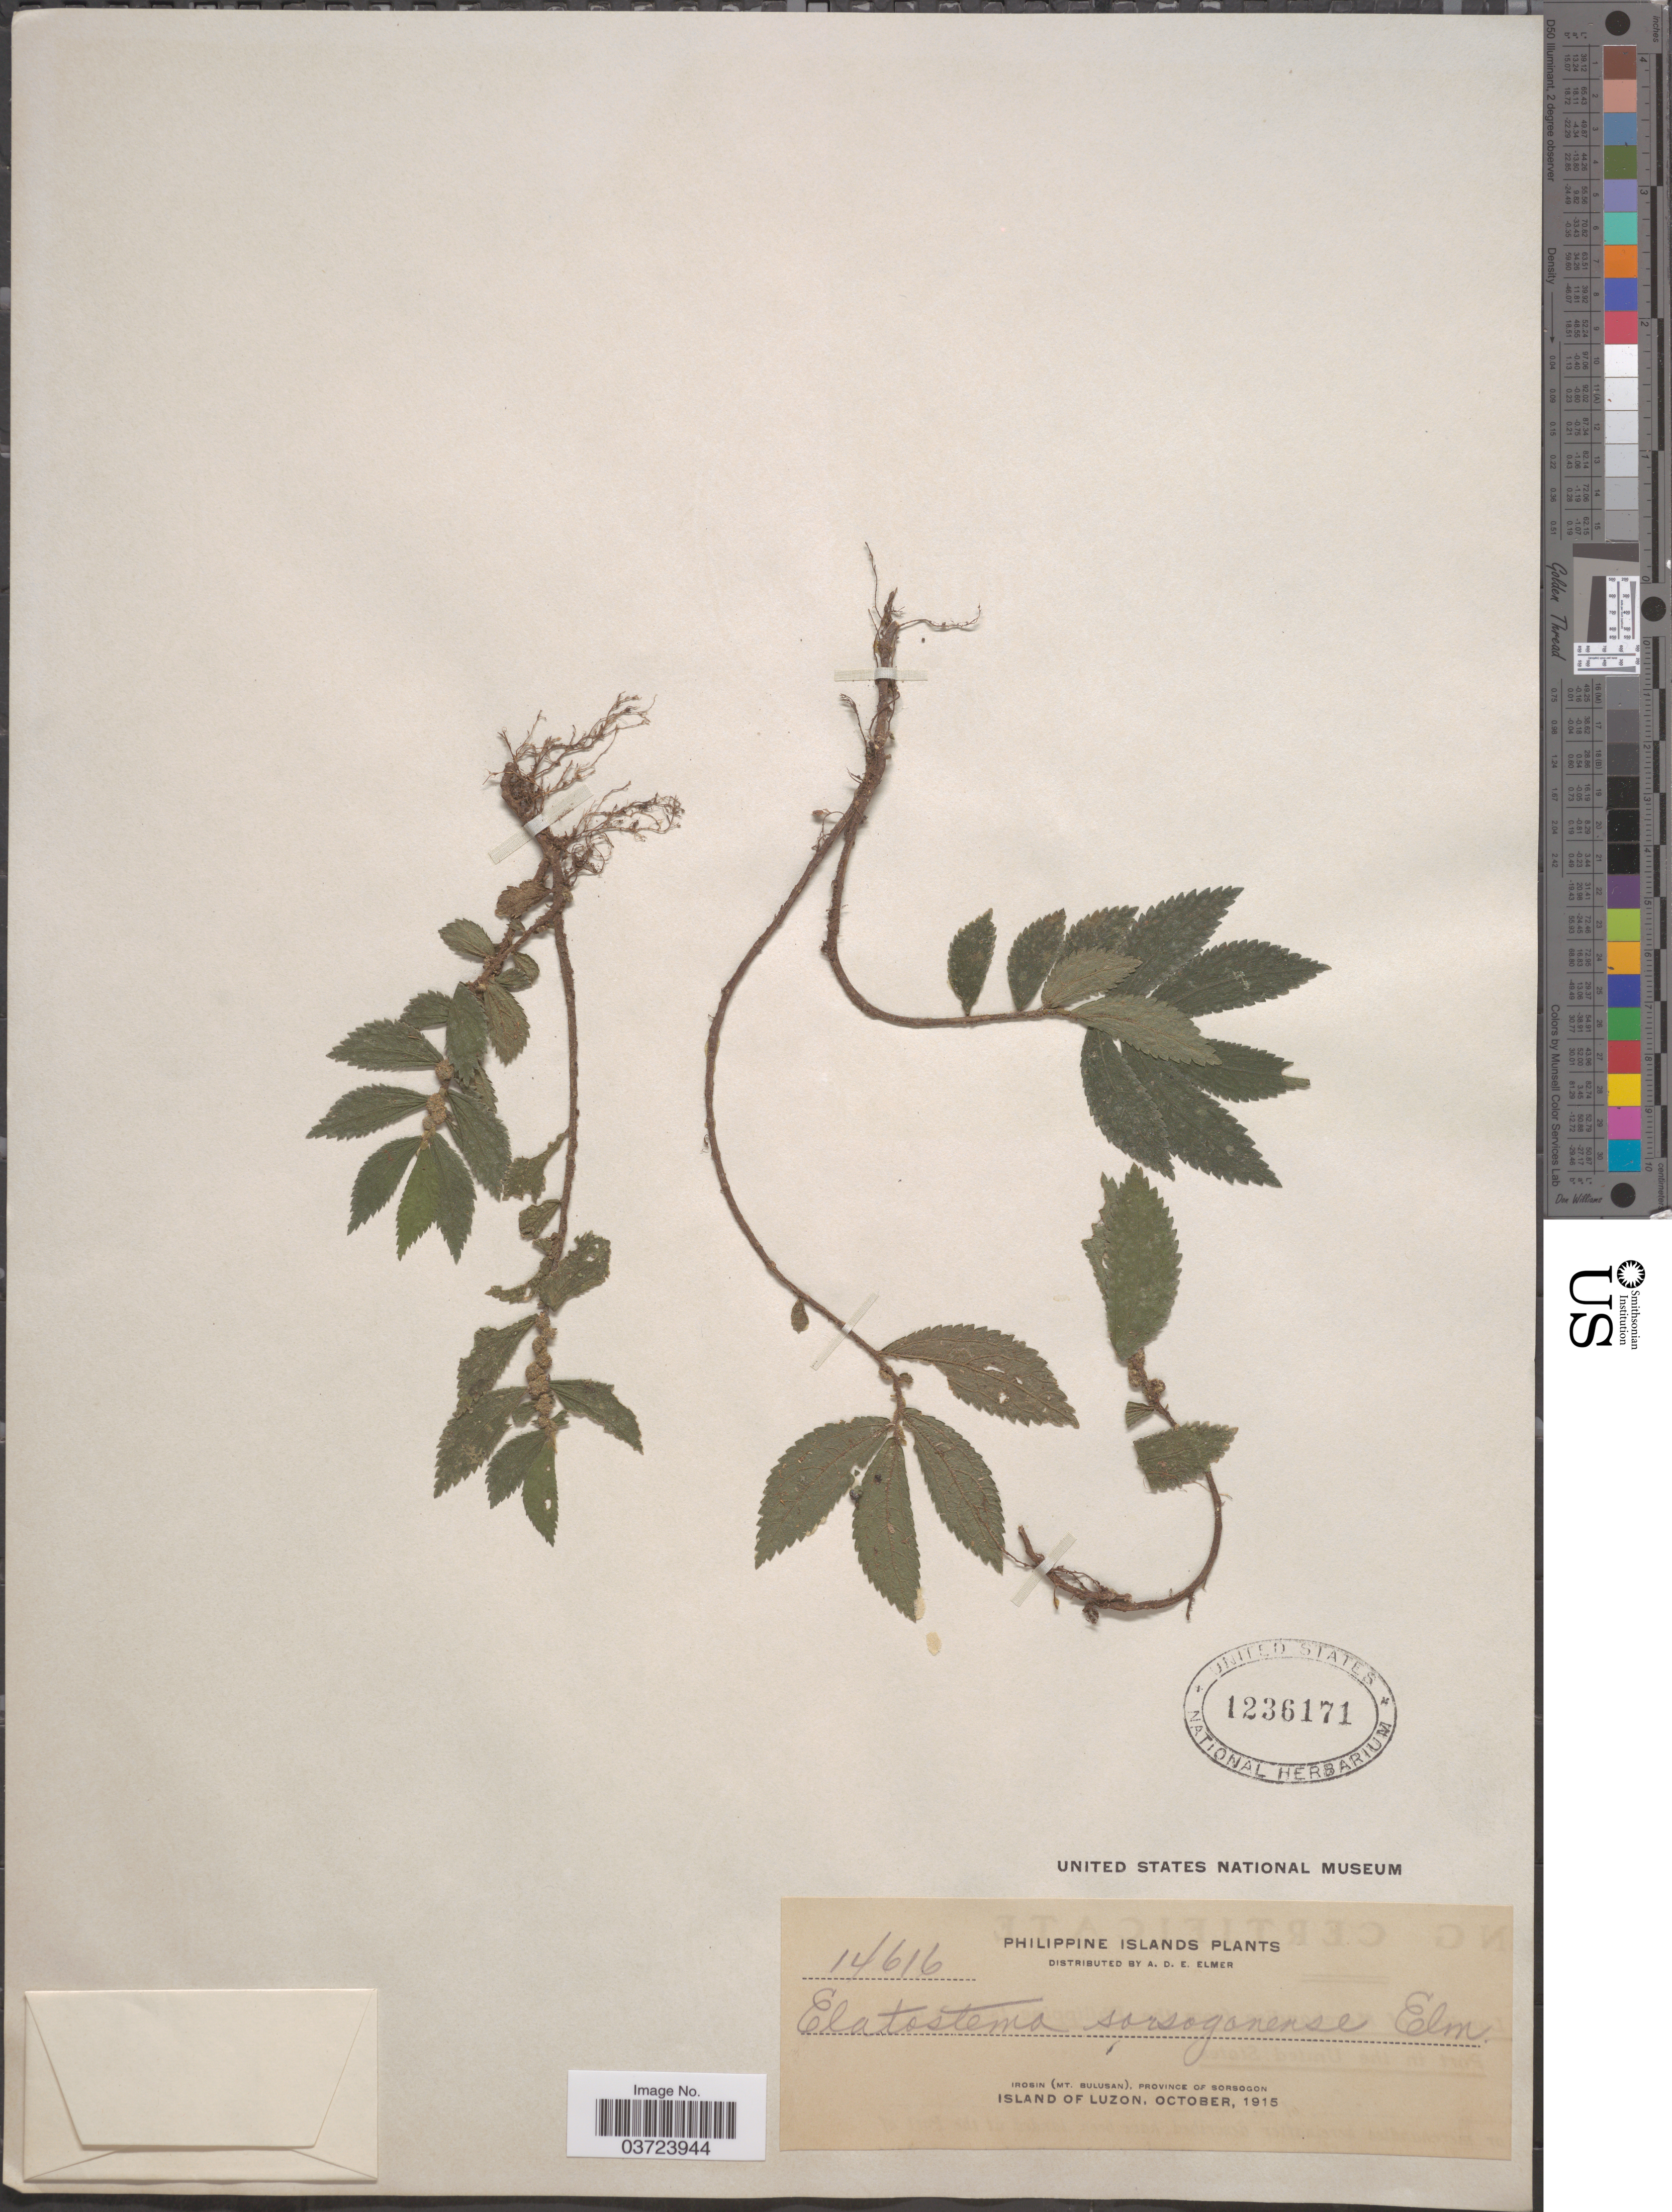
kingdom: Plantae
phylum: Tracheophyta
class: Magnoliopsida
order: Rosales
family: Urticaceae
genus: Elatostema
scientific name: Elatostema sorsogonense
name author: Elmer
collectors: A. D. E. Elmer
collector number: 14616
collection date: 1915-10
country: Philippines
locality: Philippine Islands. Irosin (Mt. Bulusan), Province of Sorsogon. Island of Luzon.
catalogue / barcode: US 1236171